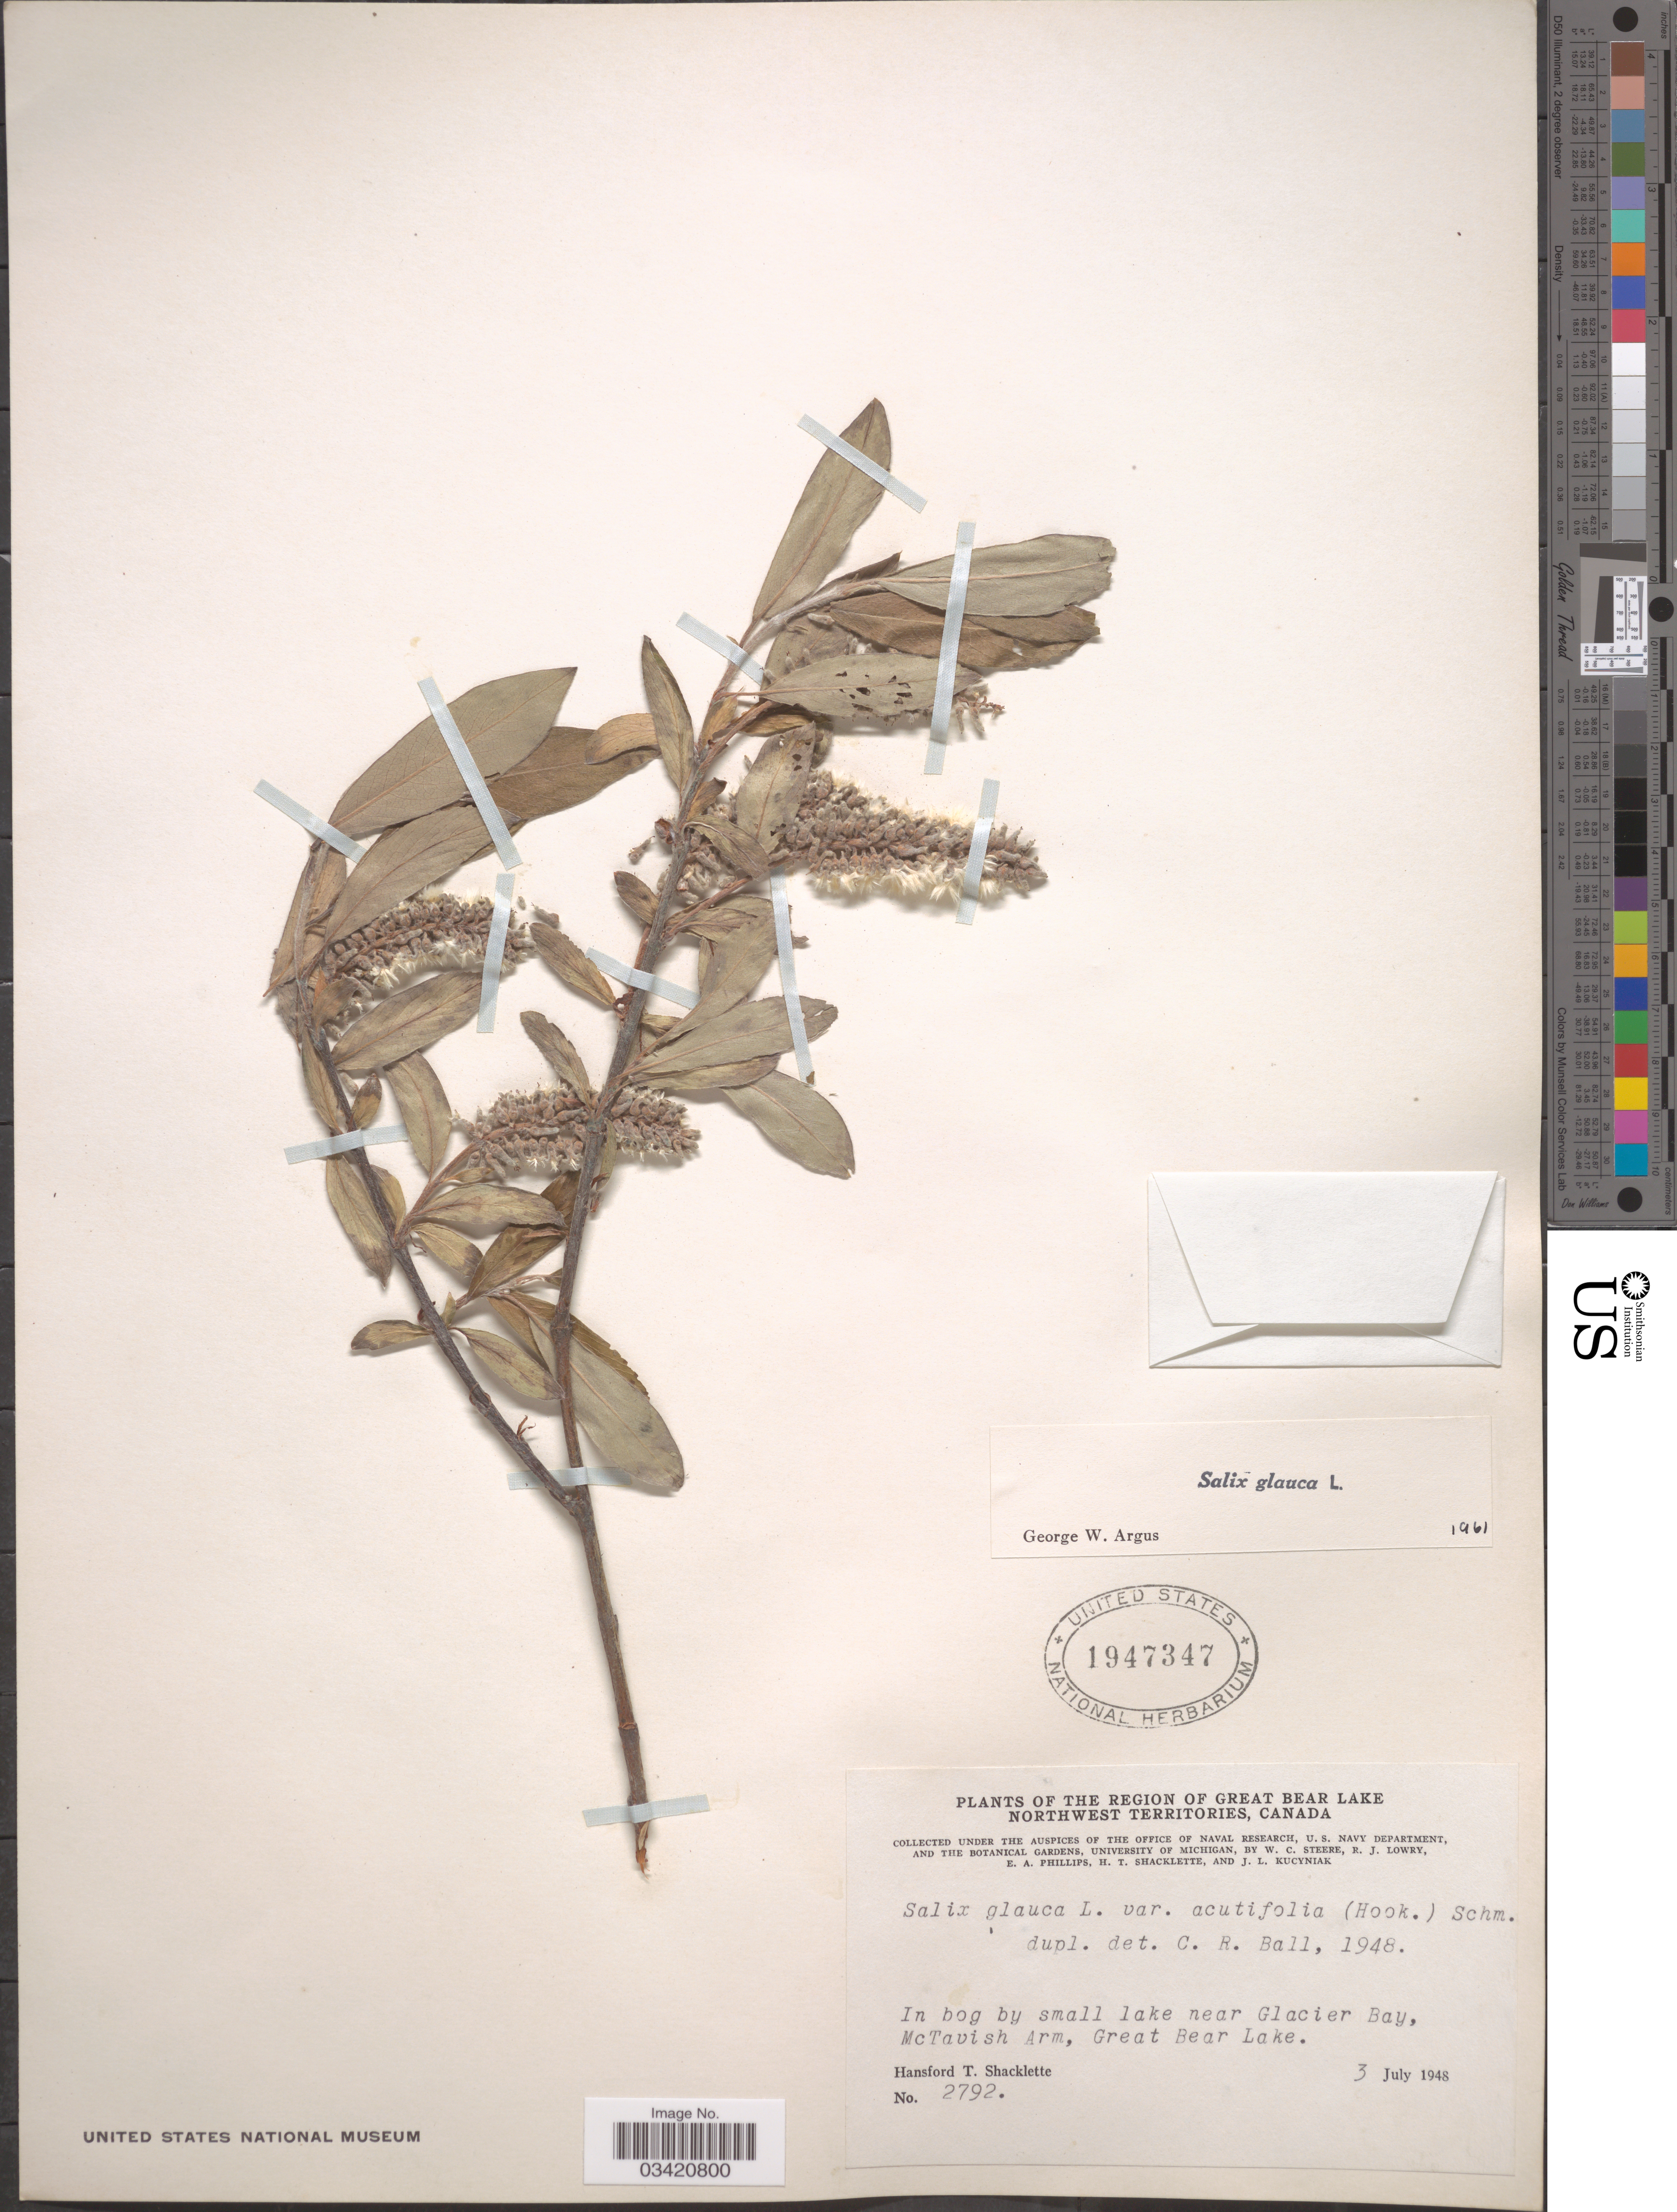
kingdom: Plantae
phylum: Tracheophyta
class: Magnoliopsida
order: Malpighiales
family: Salicaceae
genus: Salix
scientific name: Salix glauca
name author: L.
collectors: H. Shacklette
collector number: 2792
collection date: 1948-07-03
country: Canada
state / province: Northwest Territories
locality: Region of Great Bear Lake. In bog by small lake near Glacier Bay, McTavish Arm, Great Bear Lake.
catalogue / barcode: US 1947347